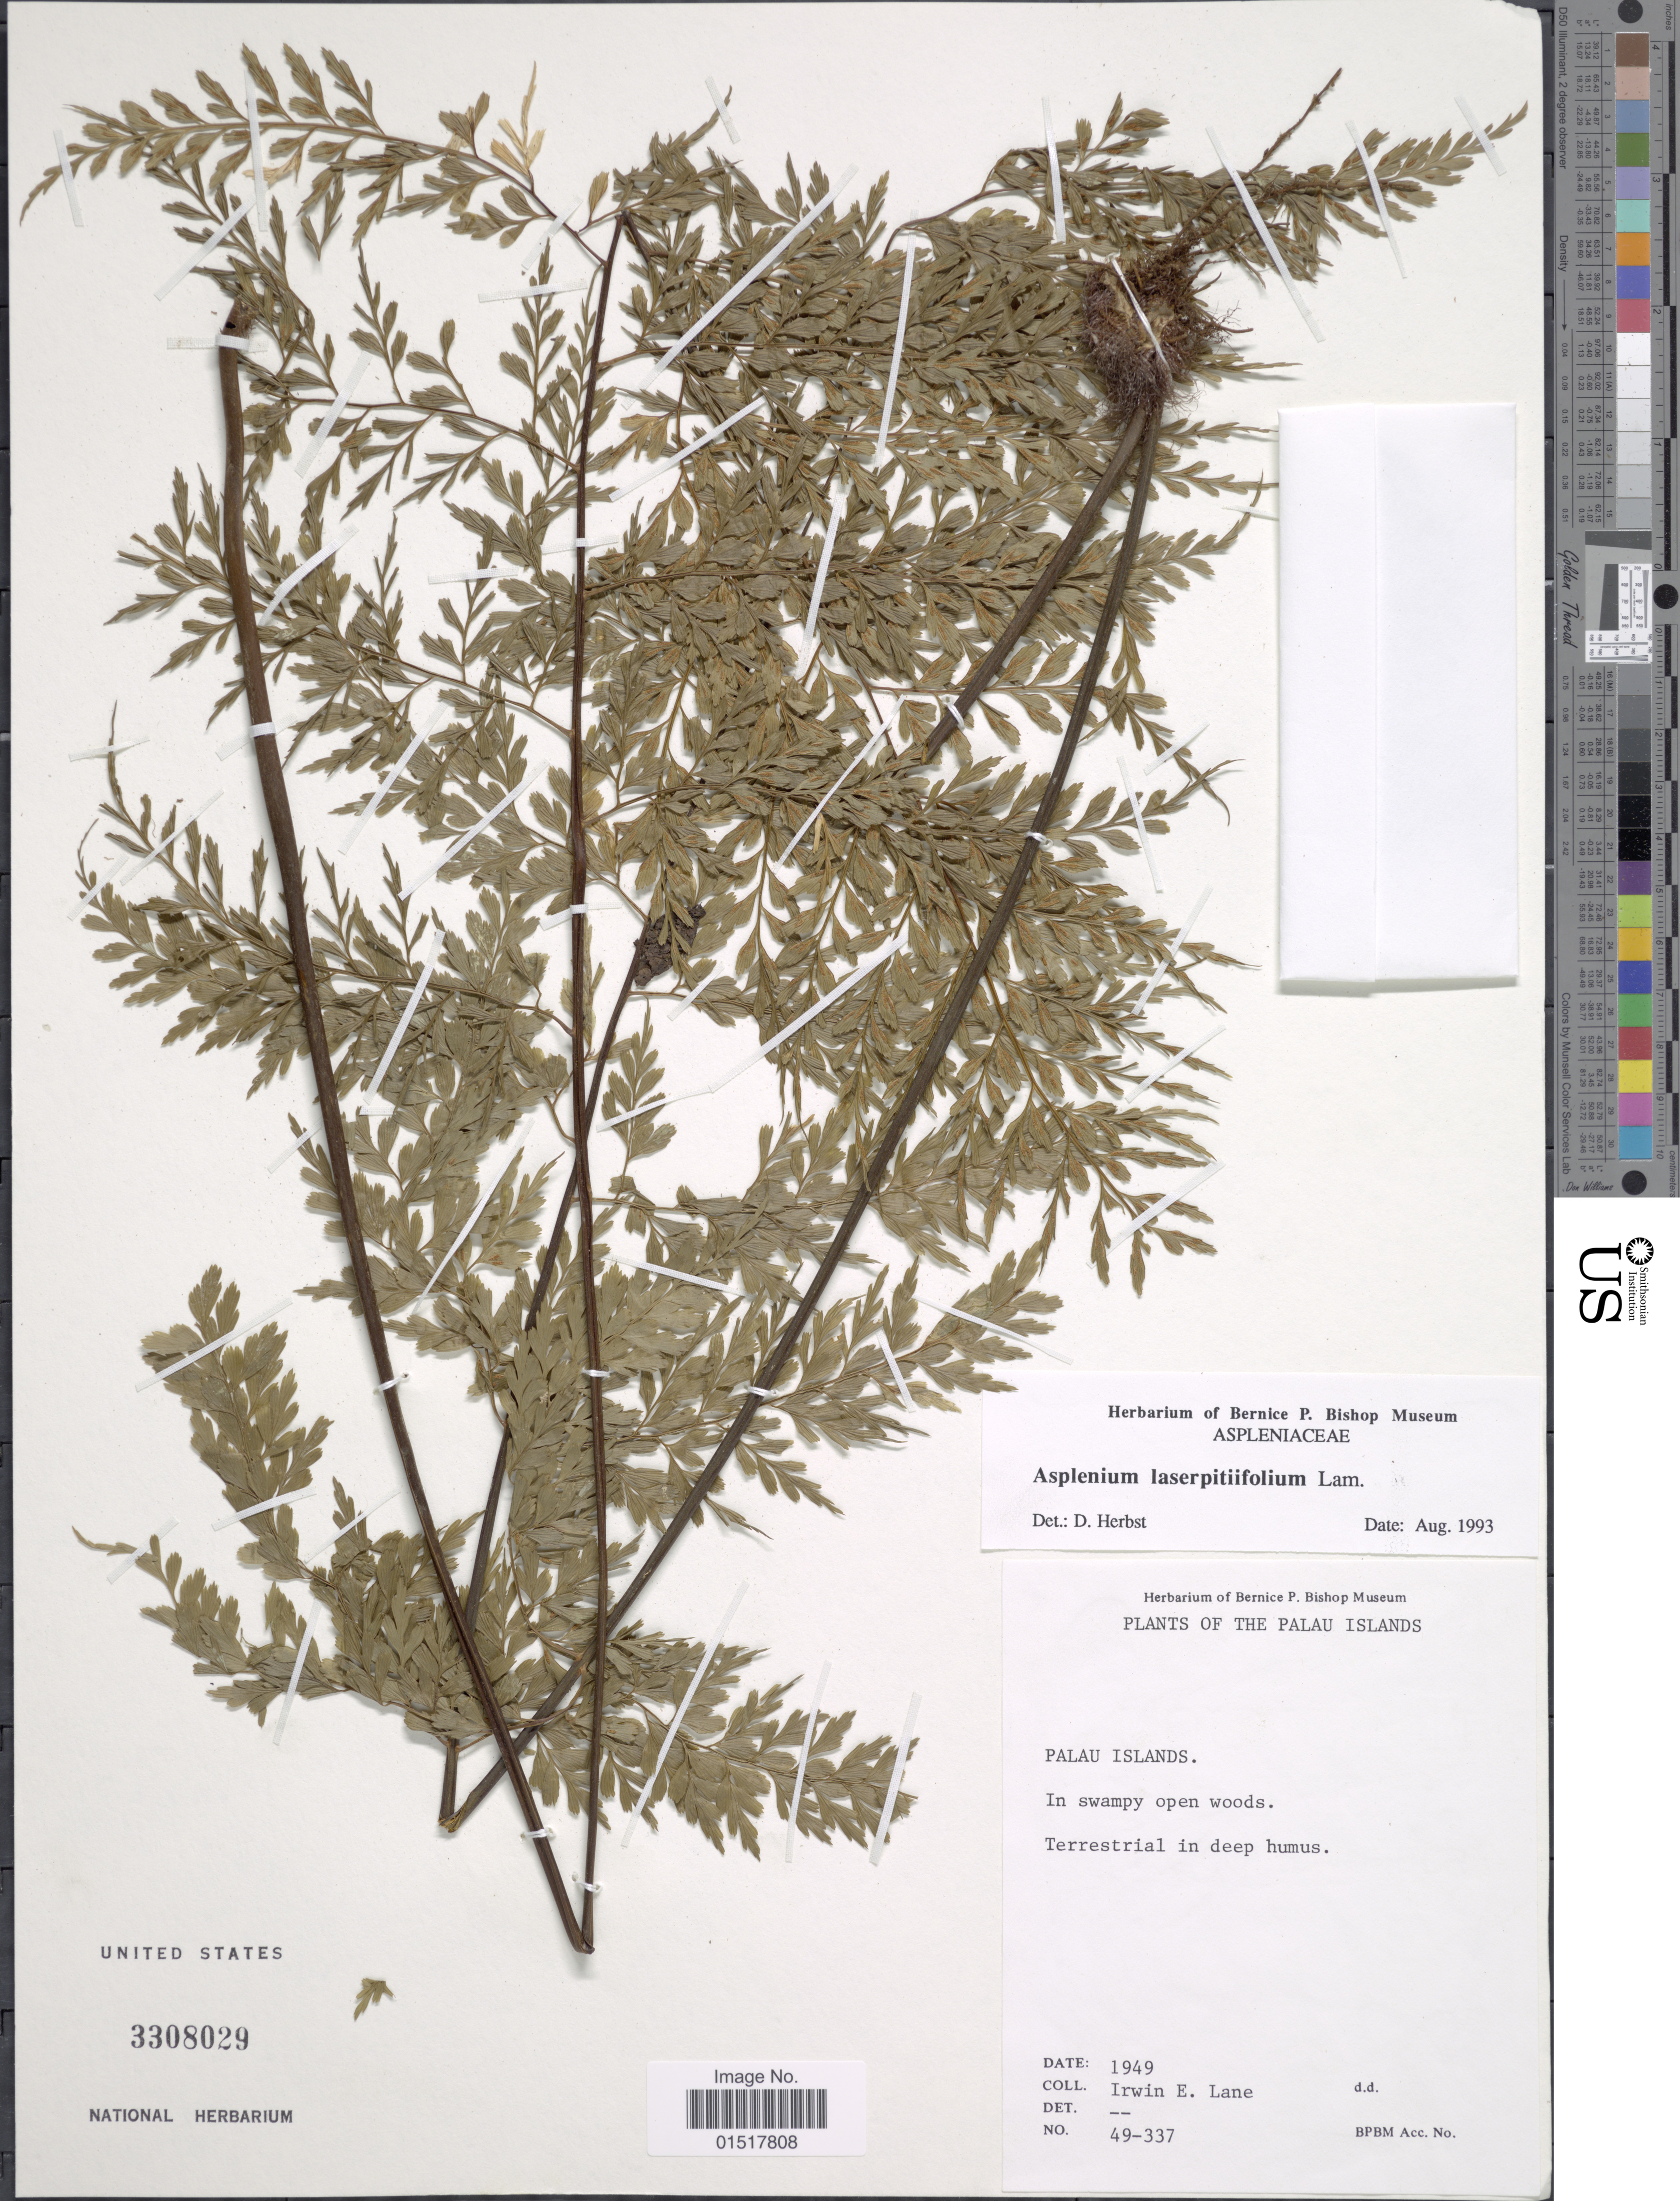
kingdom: Plantae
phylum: Tracheophyta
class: Polypodiopsida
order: Polypodiales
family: Aspleniaceae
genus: Asplenium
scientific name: Asplenium laserpitiifolium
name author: Lam.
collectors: I. Lane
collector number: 49-337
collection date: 1949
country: Palau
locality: Palau Islands.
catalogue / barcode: US 3308029